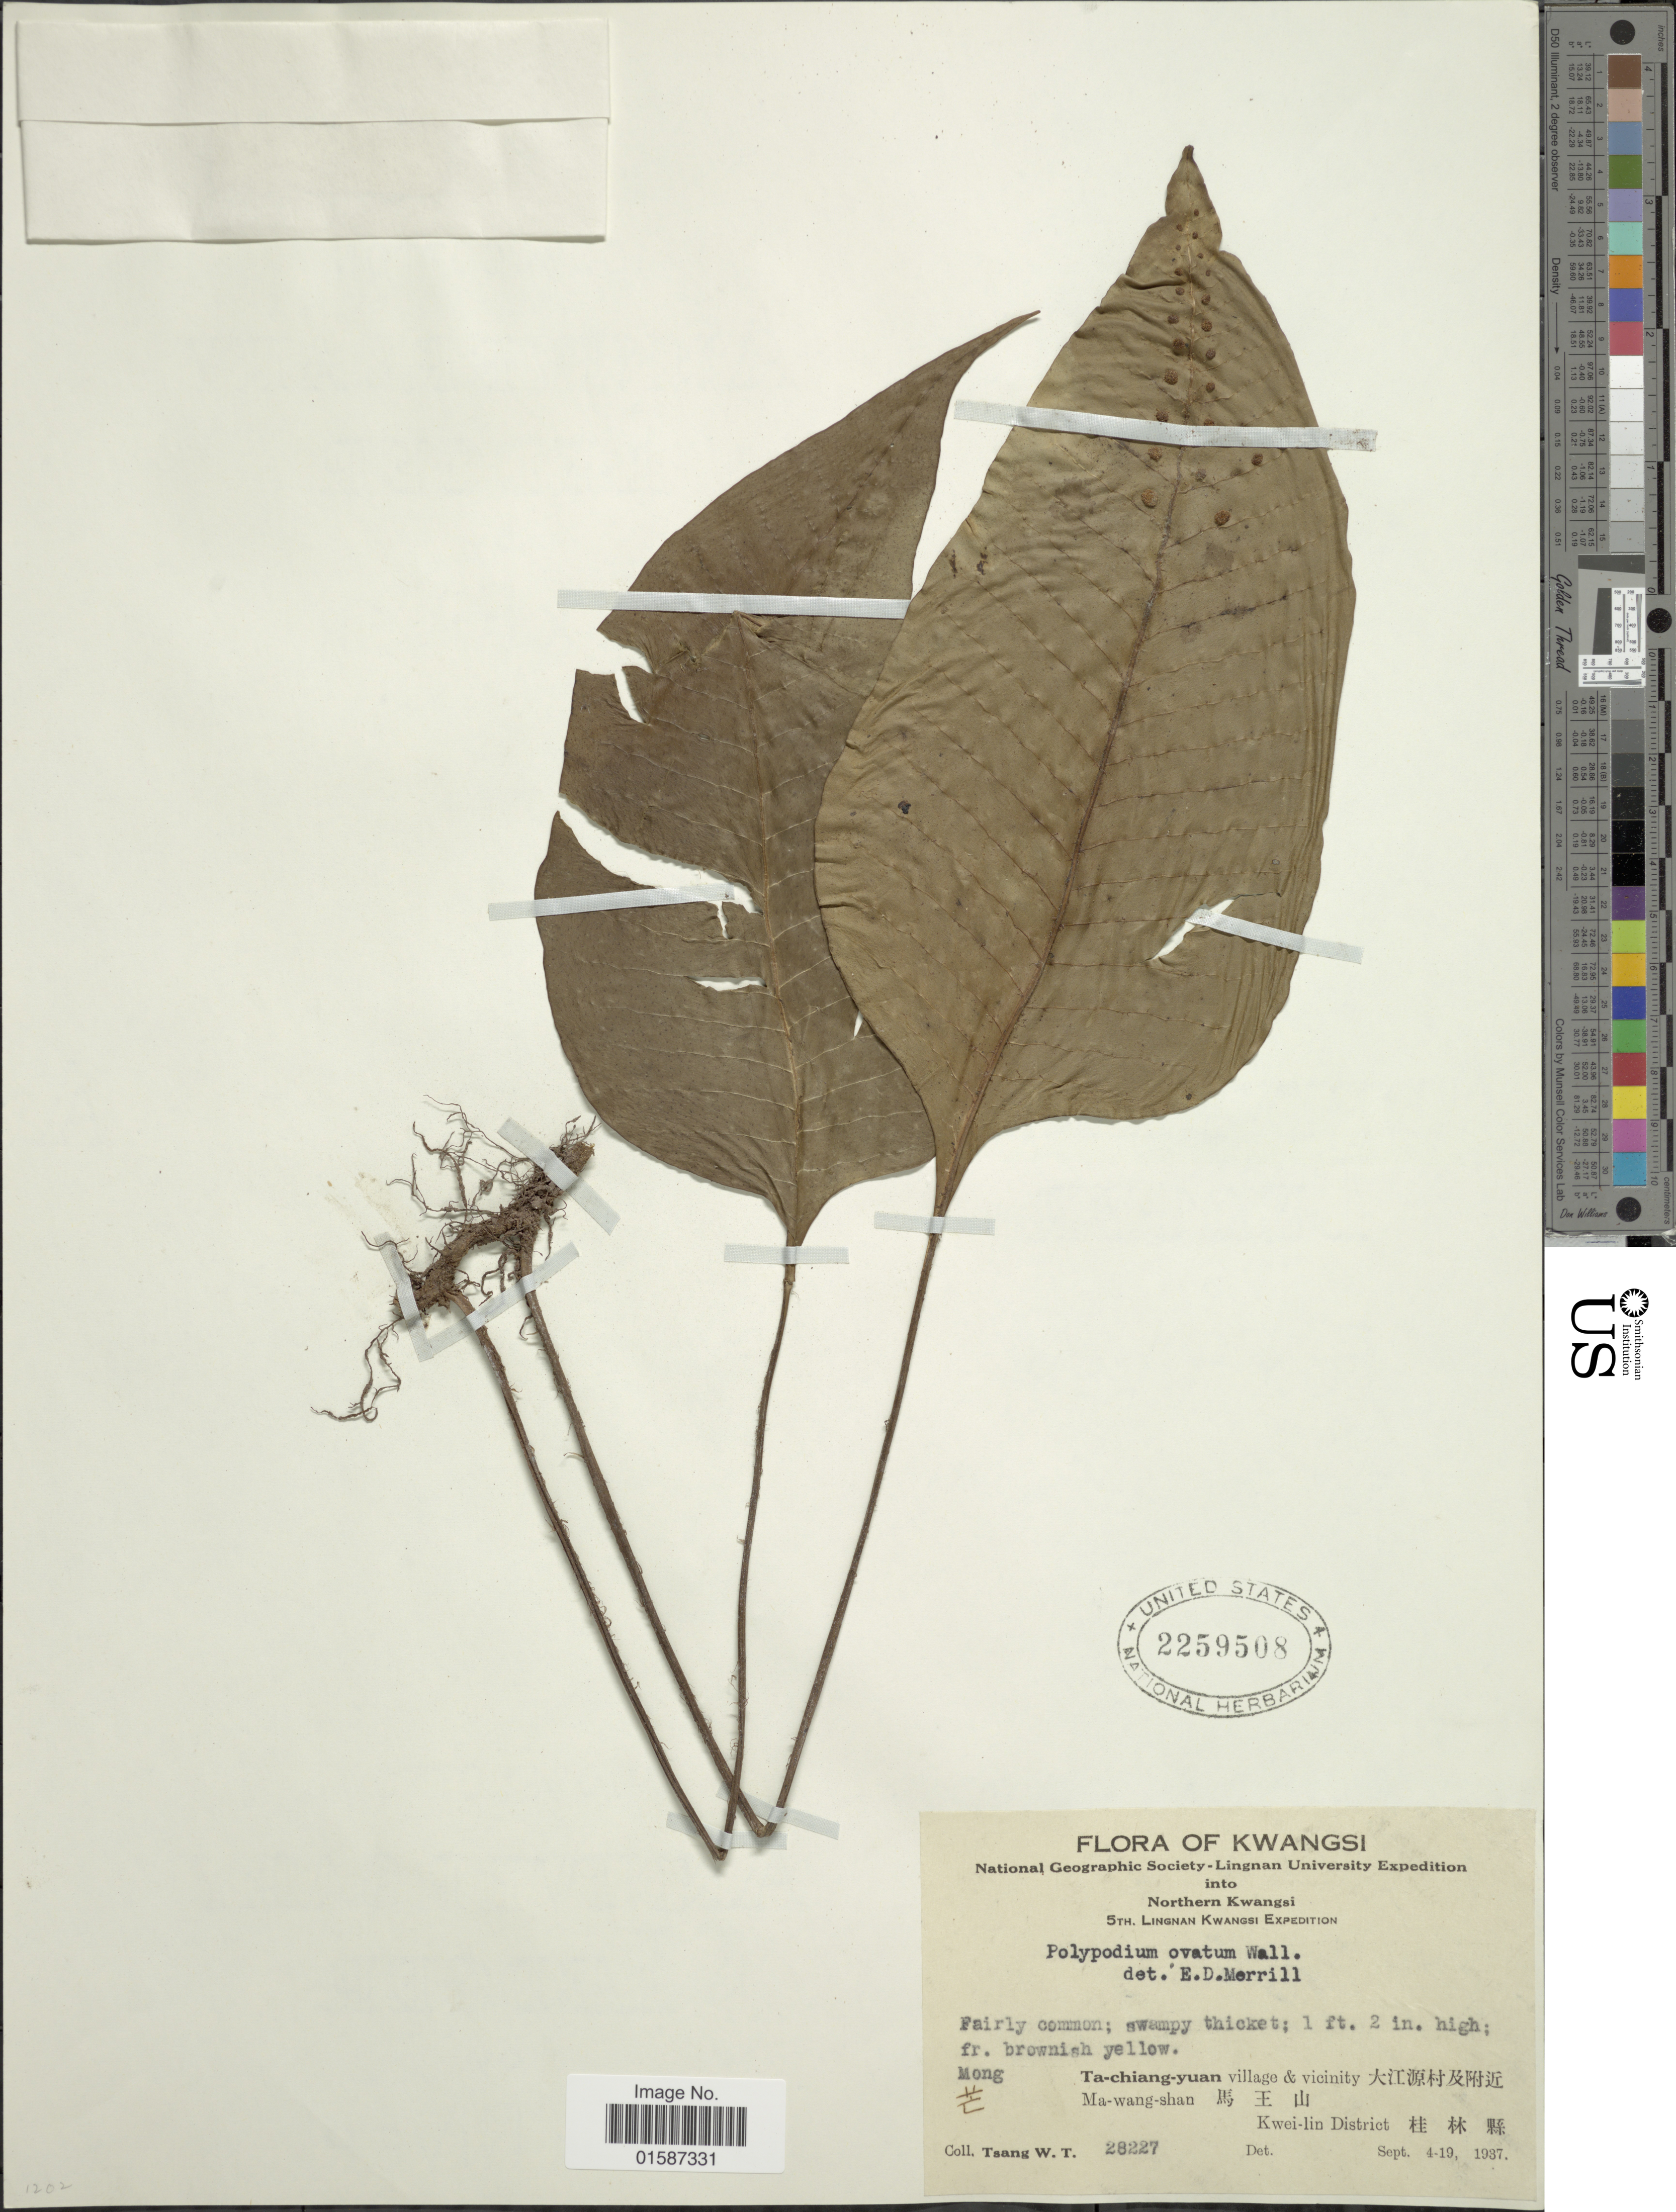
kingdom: Plantae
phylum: Tracheophyta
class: Polypodiopsida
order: Polypodiales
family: Polypodiaceae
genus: Neolepisorus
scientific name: Neolepisorus ovatus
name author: (Bedd.) Ching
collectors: W. T. Tsang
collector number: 28227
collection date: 1937-09-04/1937-09-19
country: China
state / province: Guangxi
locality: Kwangsi, Ta-chiang-yuan village & vicinity, Ma-wang-shan, Kwei-lin District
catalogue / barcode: US 2259508